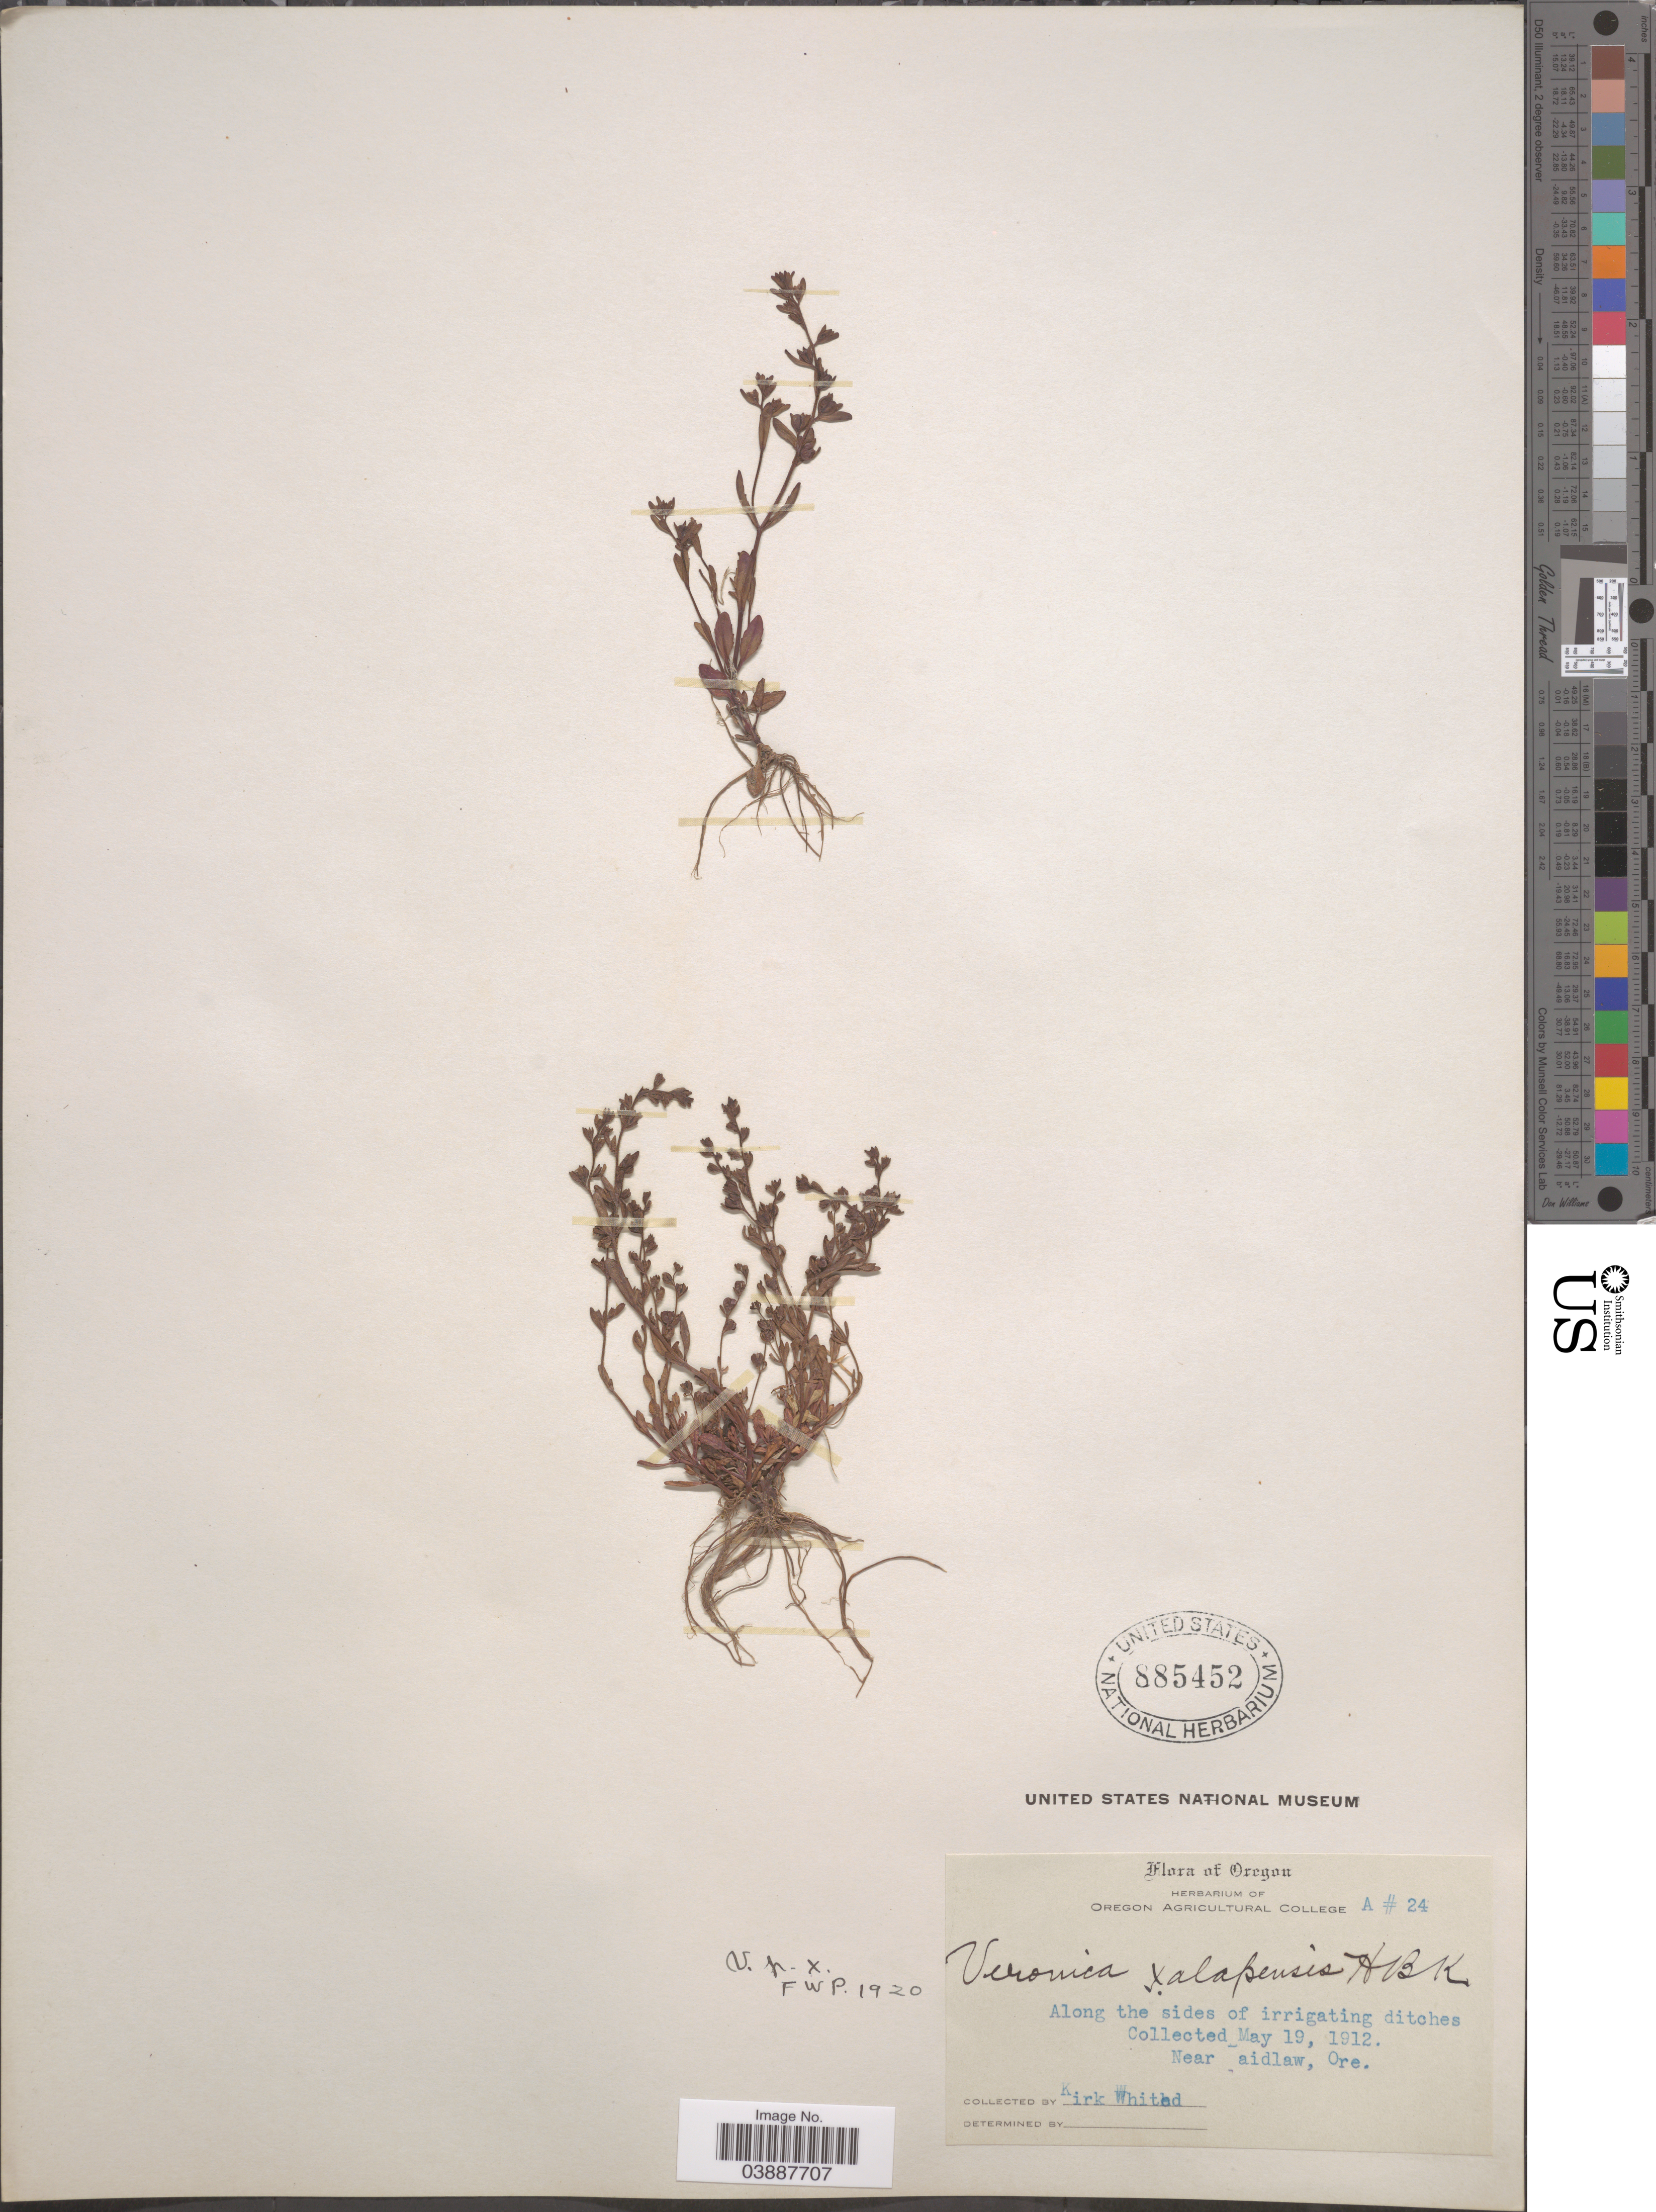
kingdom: Plantae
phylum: Tracheophyta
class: Magnoliopsida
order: Lamiales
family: Plantaginaceae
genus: Veronica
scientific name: Veronica peregrina var. xalapensis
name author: Kunth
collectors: K. Whited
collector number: A? 24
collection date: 1912-05-19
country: United States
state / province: Oregon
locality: Near aidlaw.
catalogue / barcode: US 885452